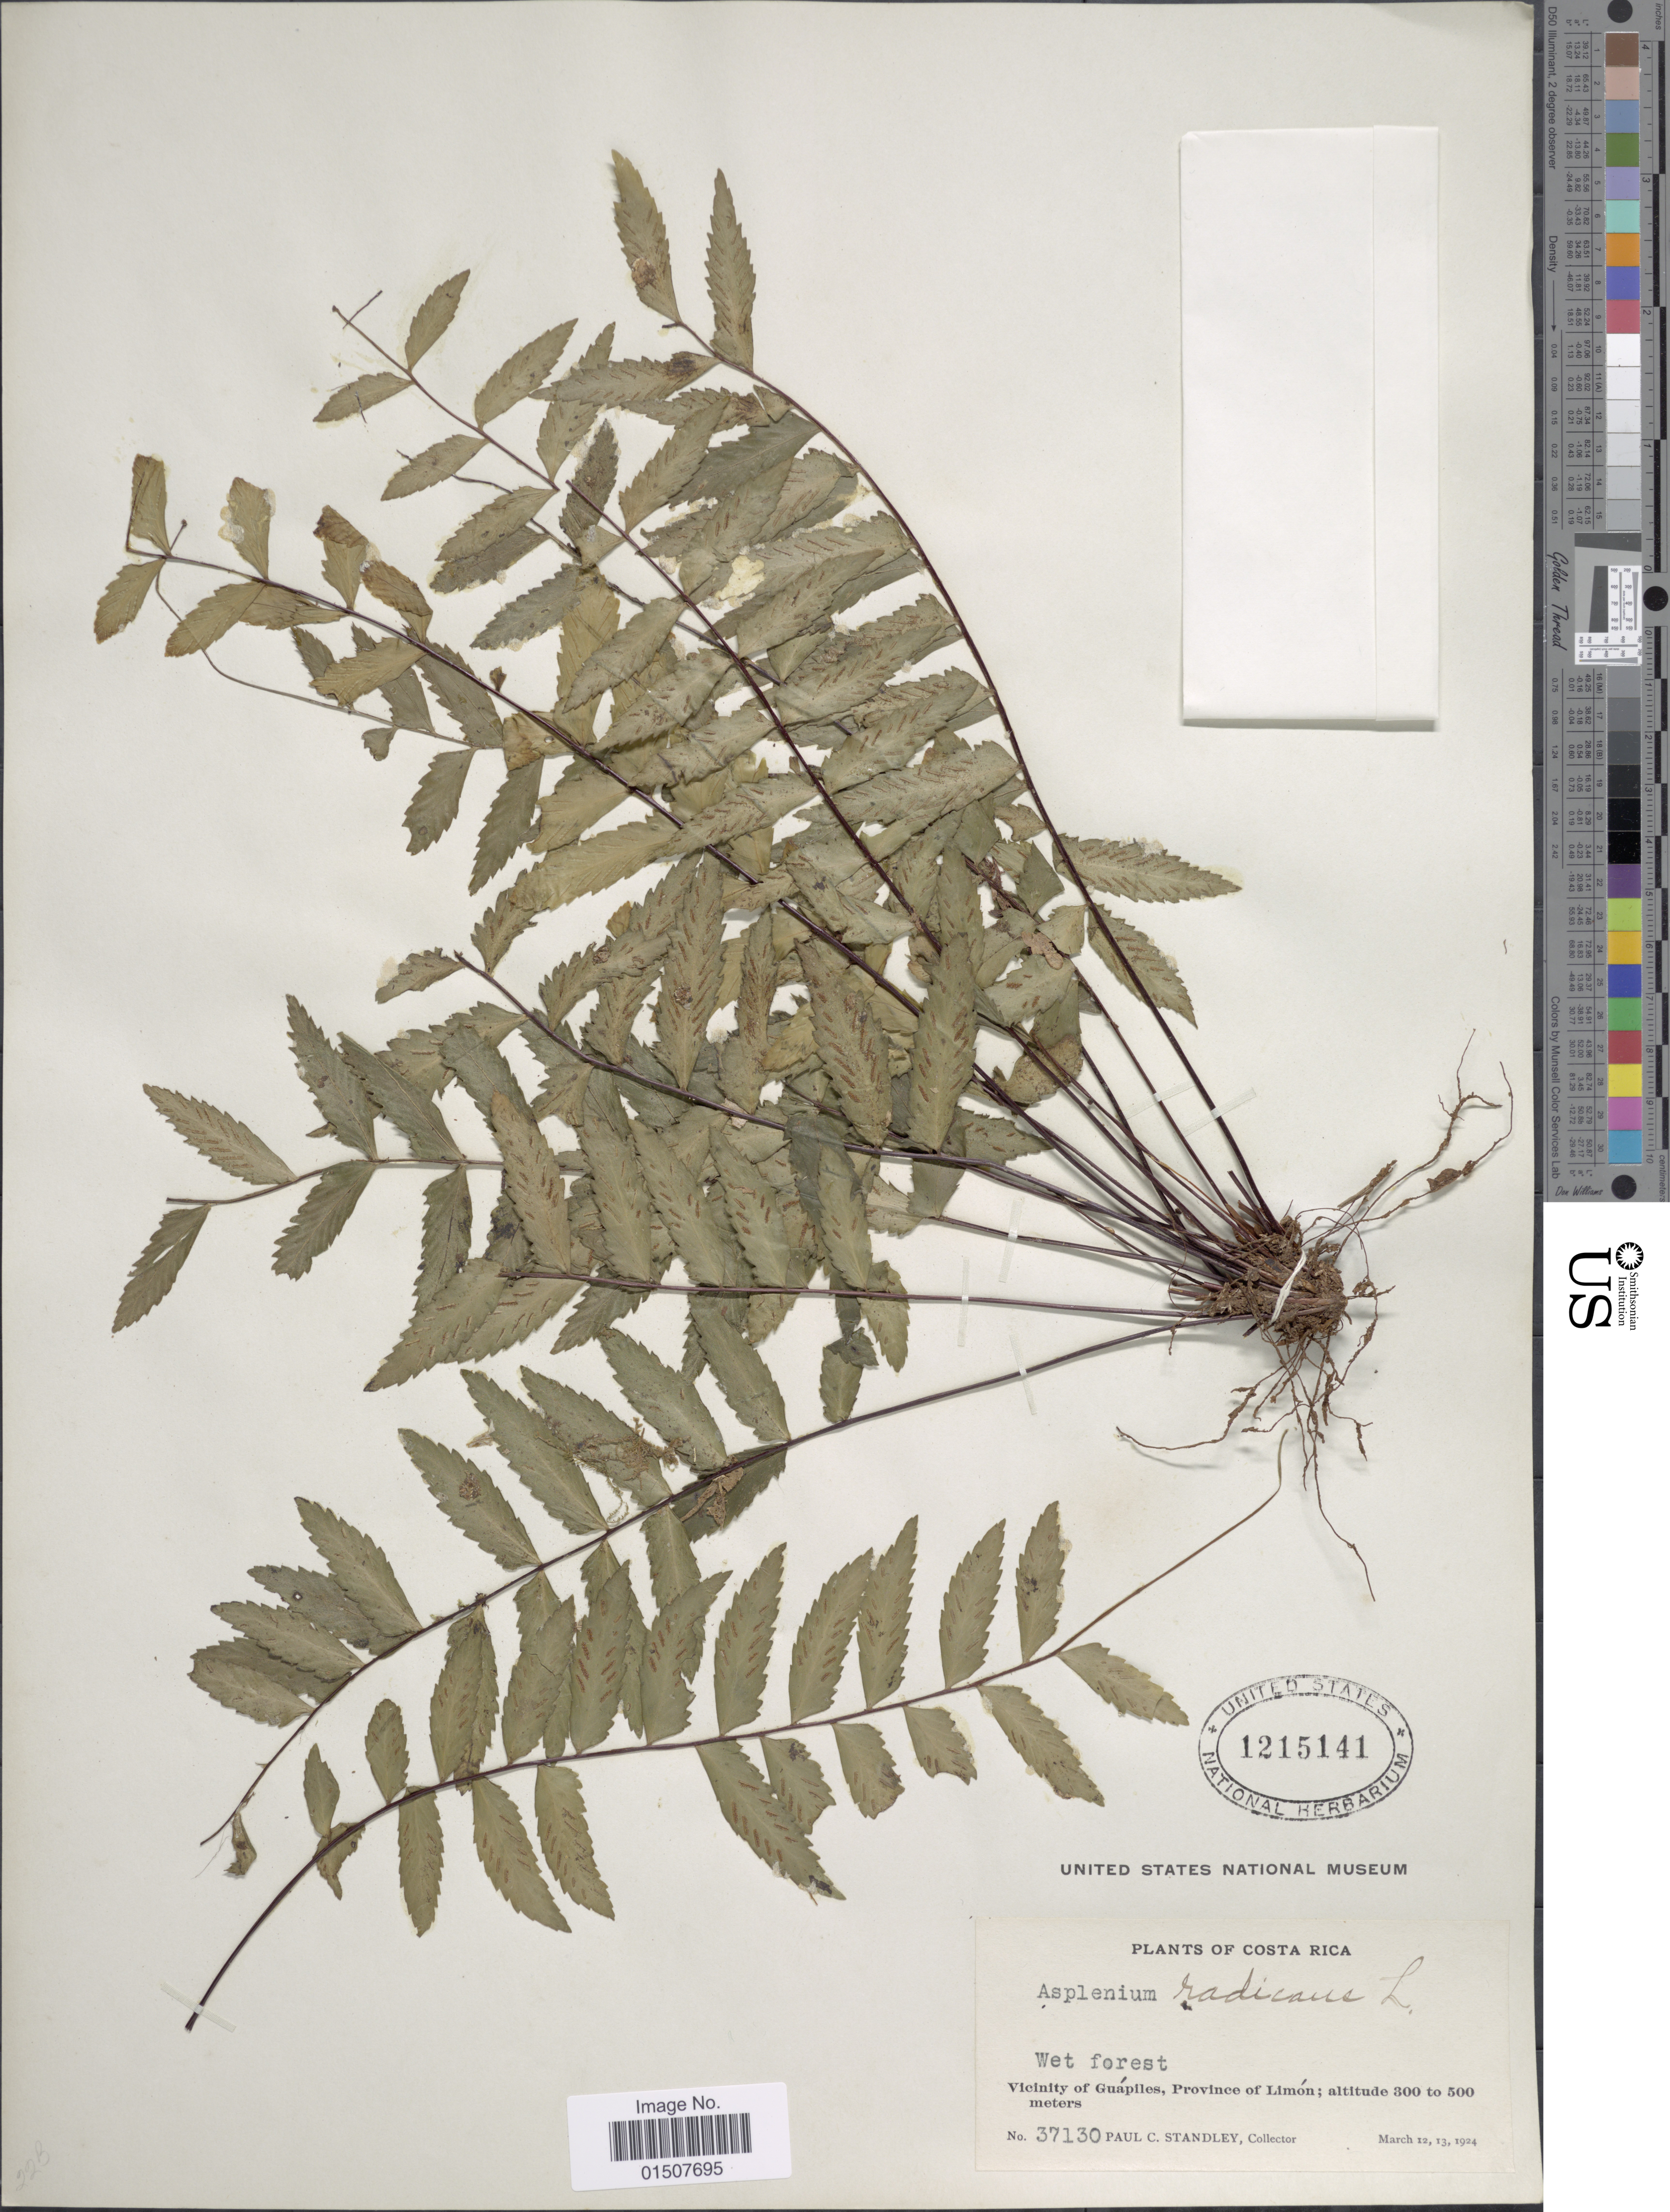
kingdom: Plantae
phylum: Tracheophyta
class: Polypodiopsida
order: Polypodiales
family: Aspleniaceae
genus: Asplenium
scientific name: Asplenium radicans var. cirrhatum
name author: (Rich. ex Willd.) Rosenst.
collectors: P. C. Standley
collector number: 37130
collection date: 1924-03-12/1924-03-13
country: Costa Rica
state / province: Limón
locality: Vicinity of Guapiles, Province of Limon.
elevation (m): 300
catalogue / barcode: US 1215141